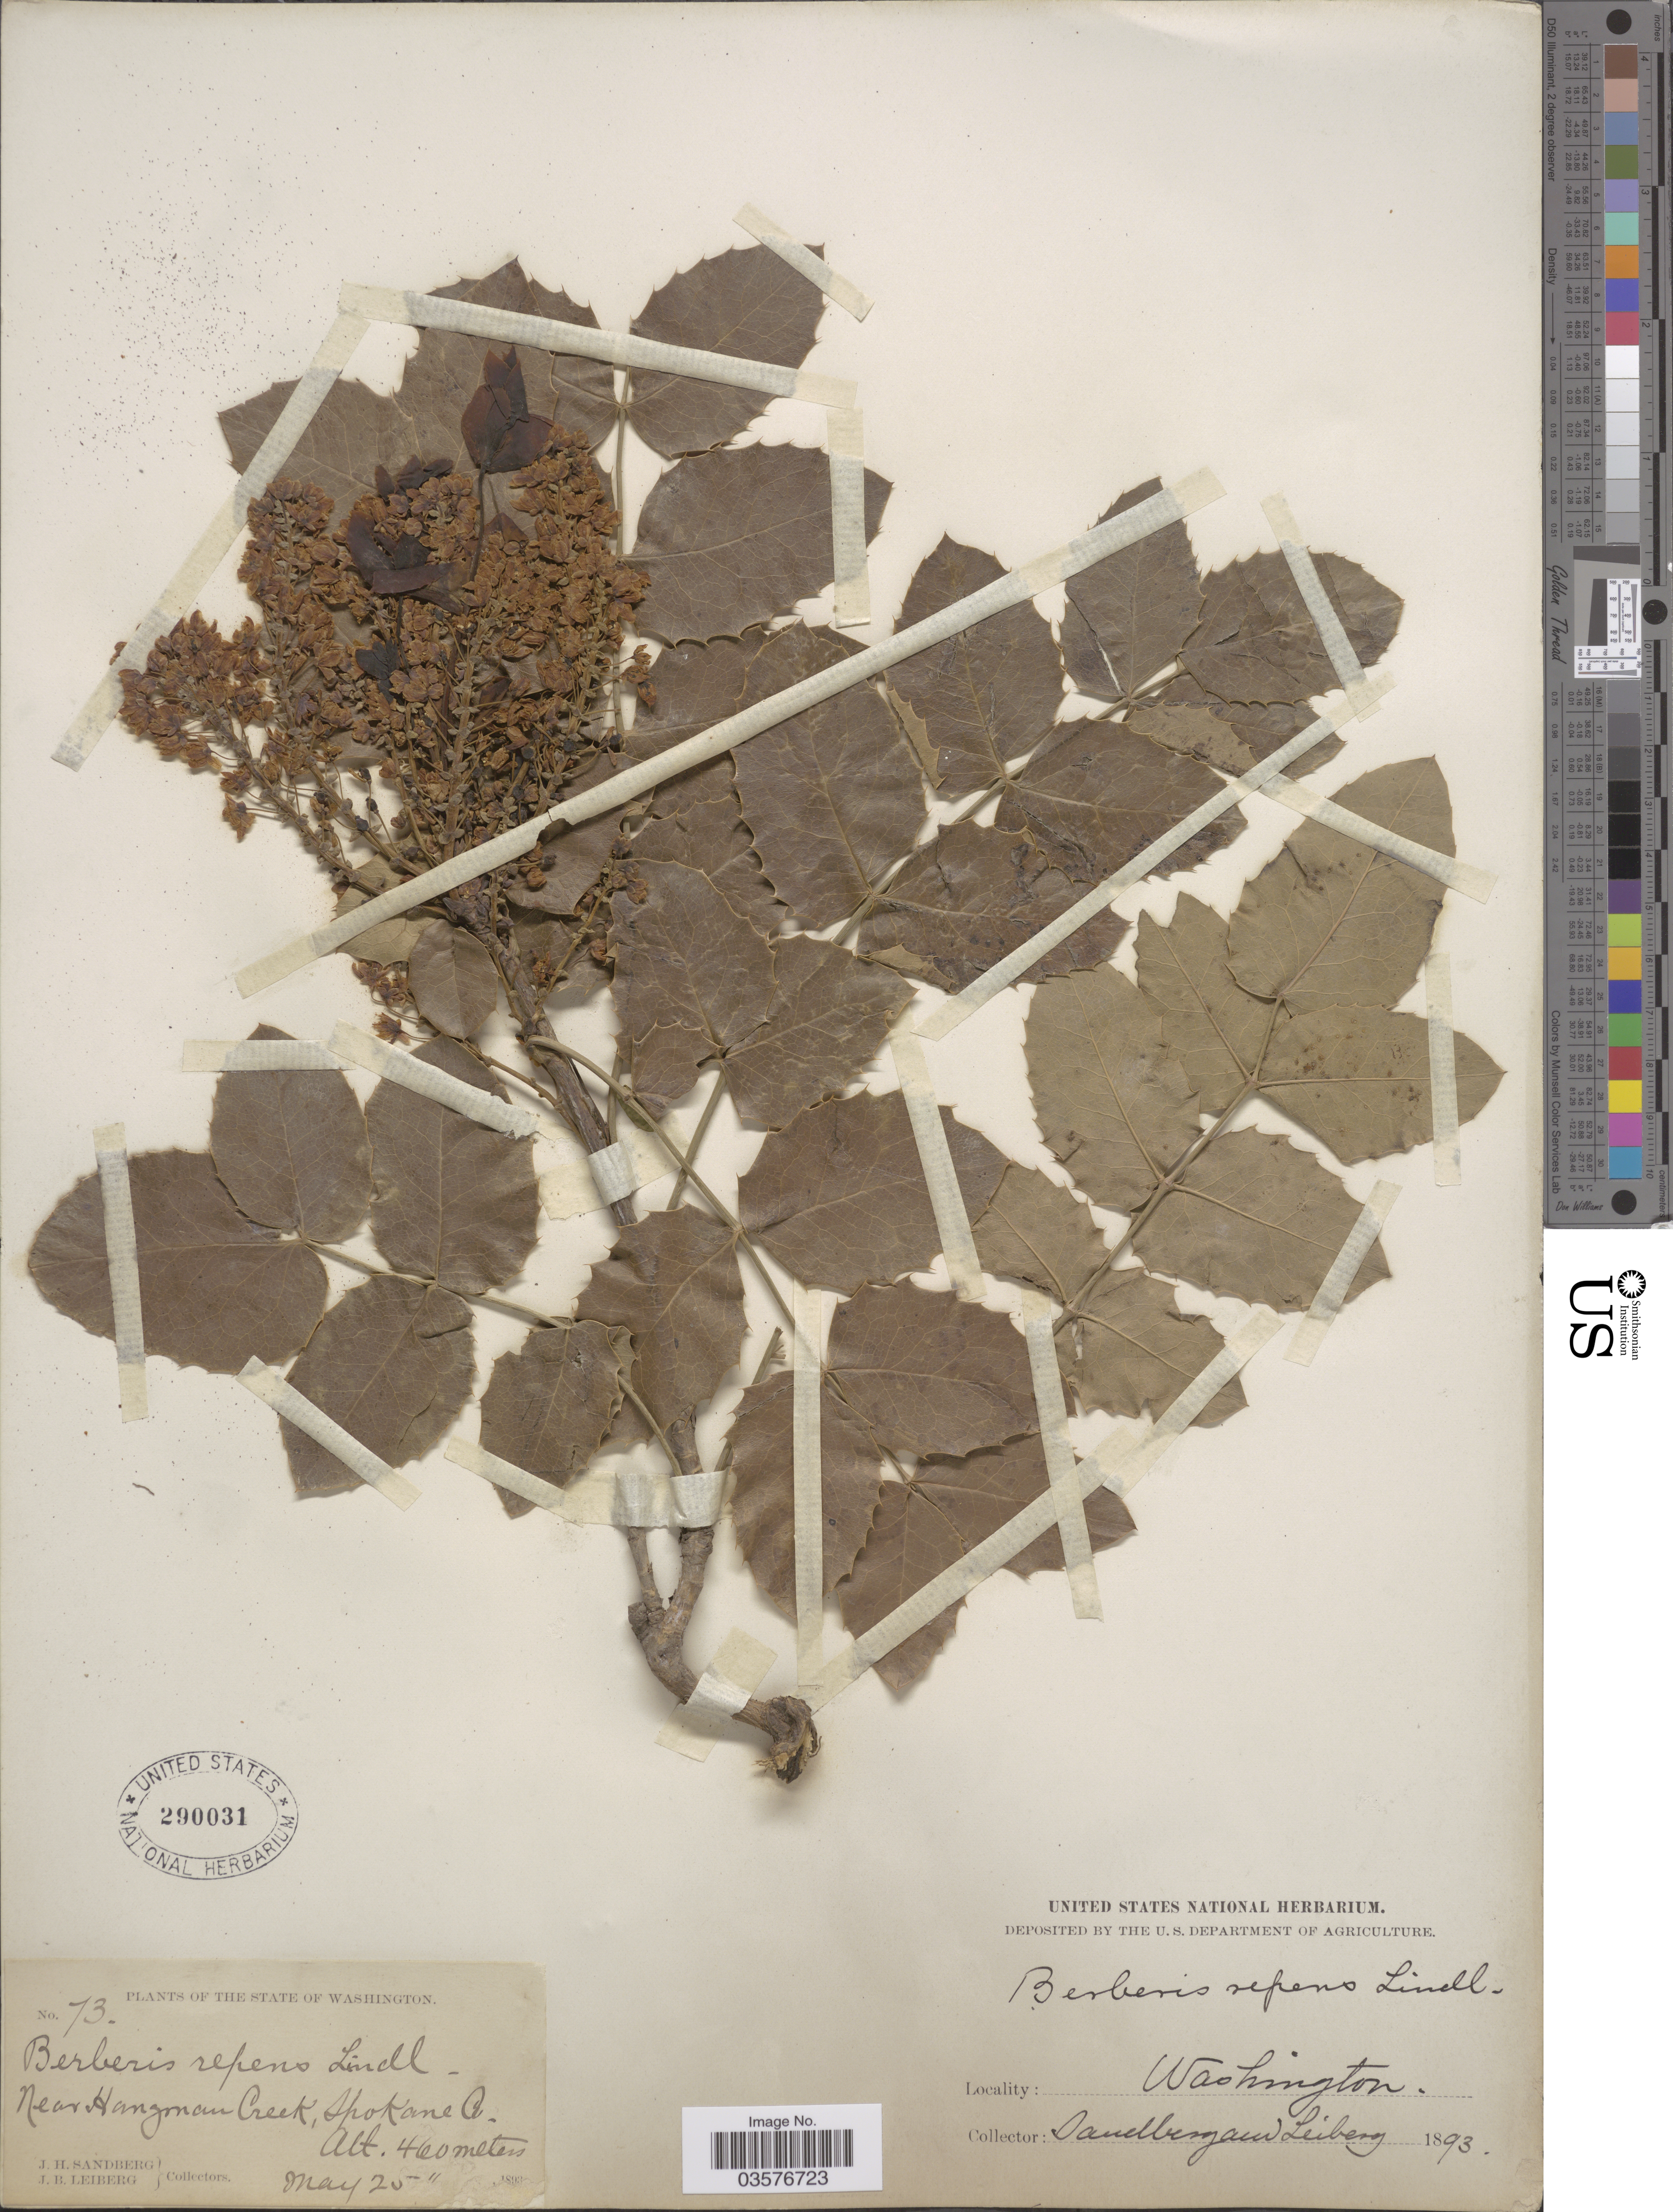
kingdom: Plantae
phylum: Tracheophyta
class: Magnoliopsida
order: Ranunculales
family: Berberidaceae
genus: Mahonia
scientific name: Mahonia repens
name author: (Lindl.) G. Don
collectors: J. H. Sandberg & J. B. Leiberg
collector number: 73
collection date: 1893-05-25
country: United States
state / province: Washington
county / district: Spokane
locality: Near Hangman Creek, Spokane Co.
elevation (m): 460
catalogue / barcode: US 290031